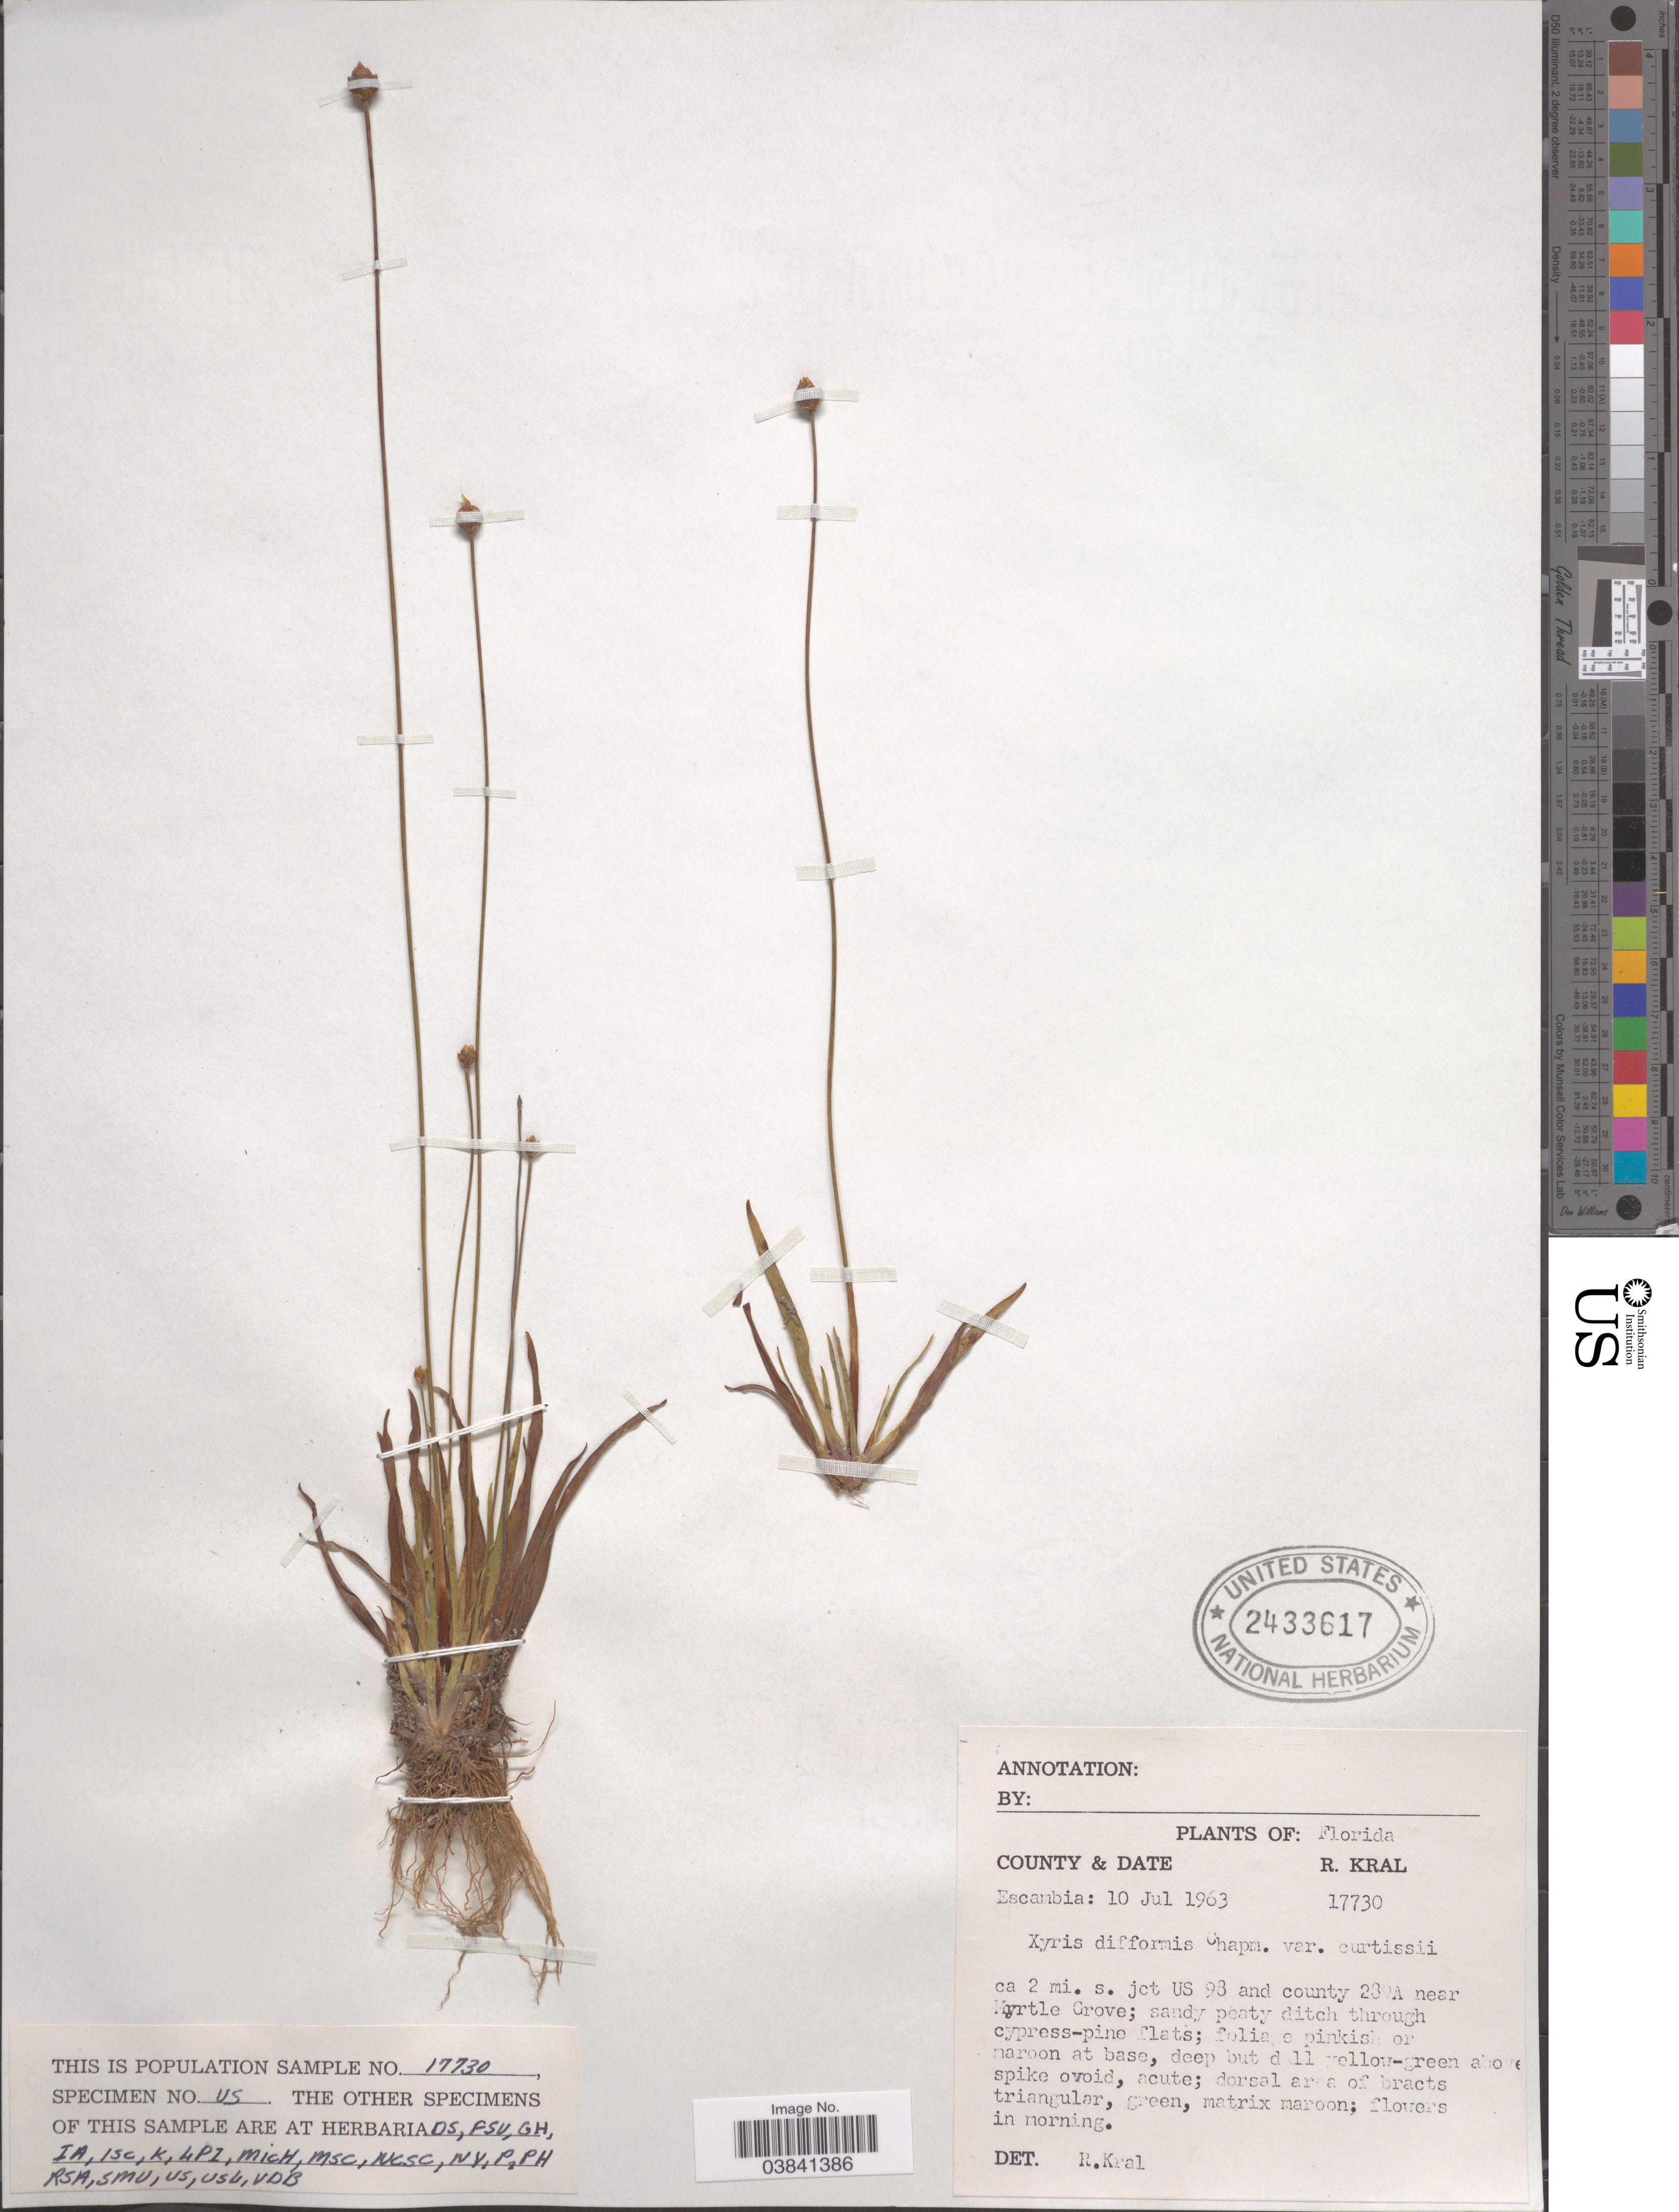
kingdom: Plantae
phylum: Tracheophyta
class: Liliopsida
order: Poales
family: Xyridaceae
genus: Xyris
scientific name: Xyris difformis var. curtissii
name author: (Malme) Kral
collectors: R. Kral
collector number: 17730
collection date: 1963-07-10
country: United States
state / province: Florida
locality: County Escambia: ca 2 mi. s. jct US 98 and county 289A near Myrtle Grove.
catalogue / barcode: US 2433617